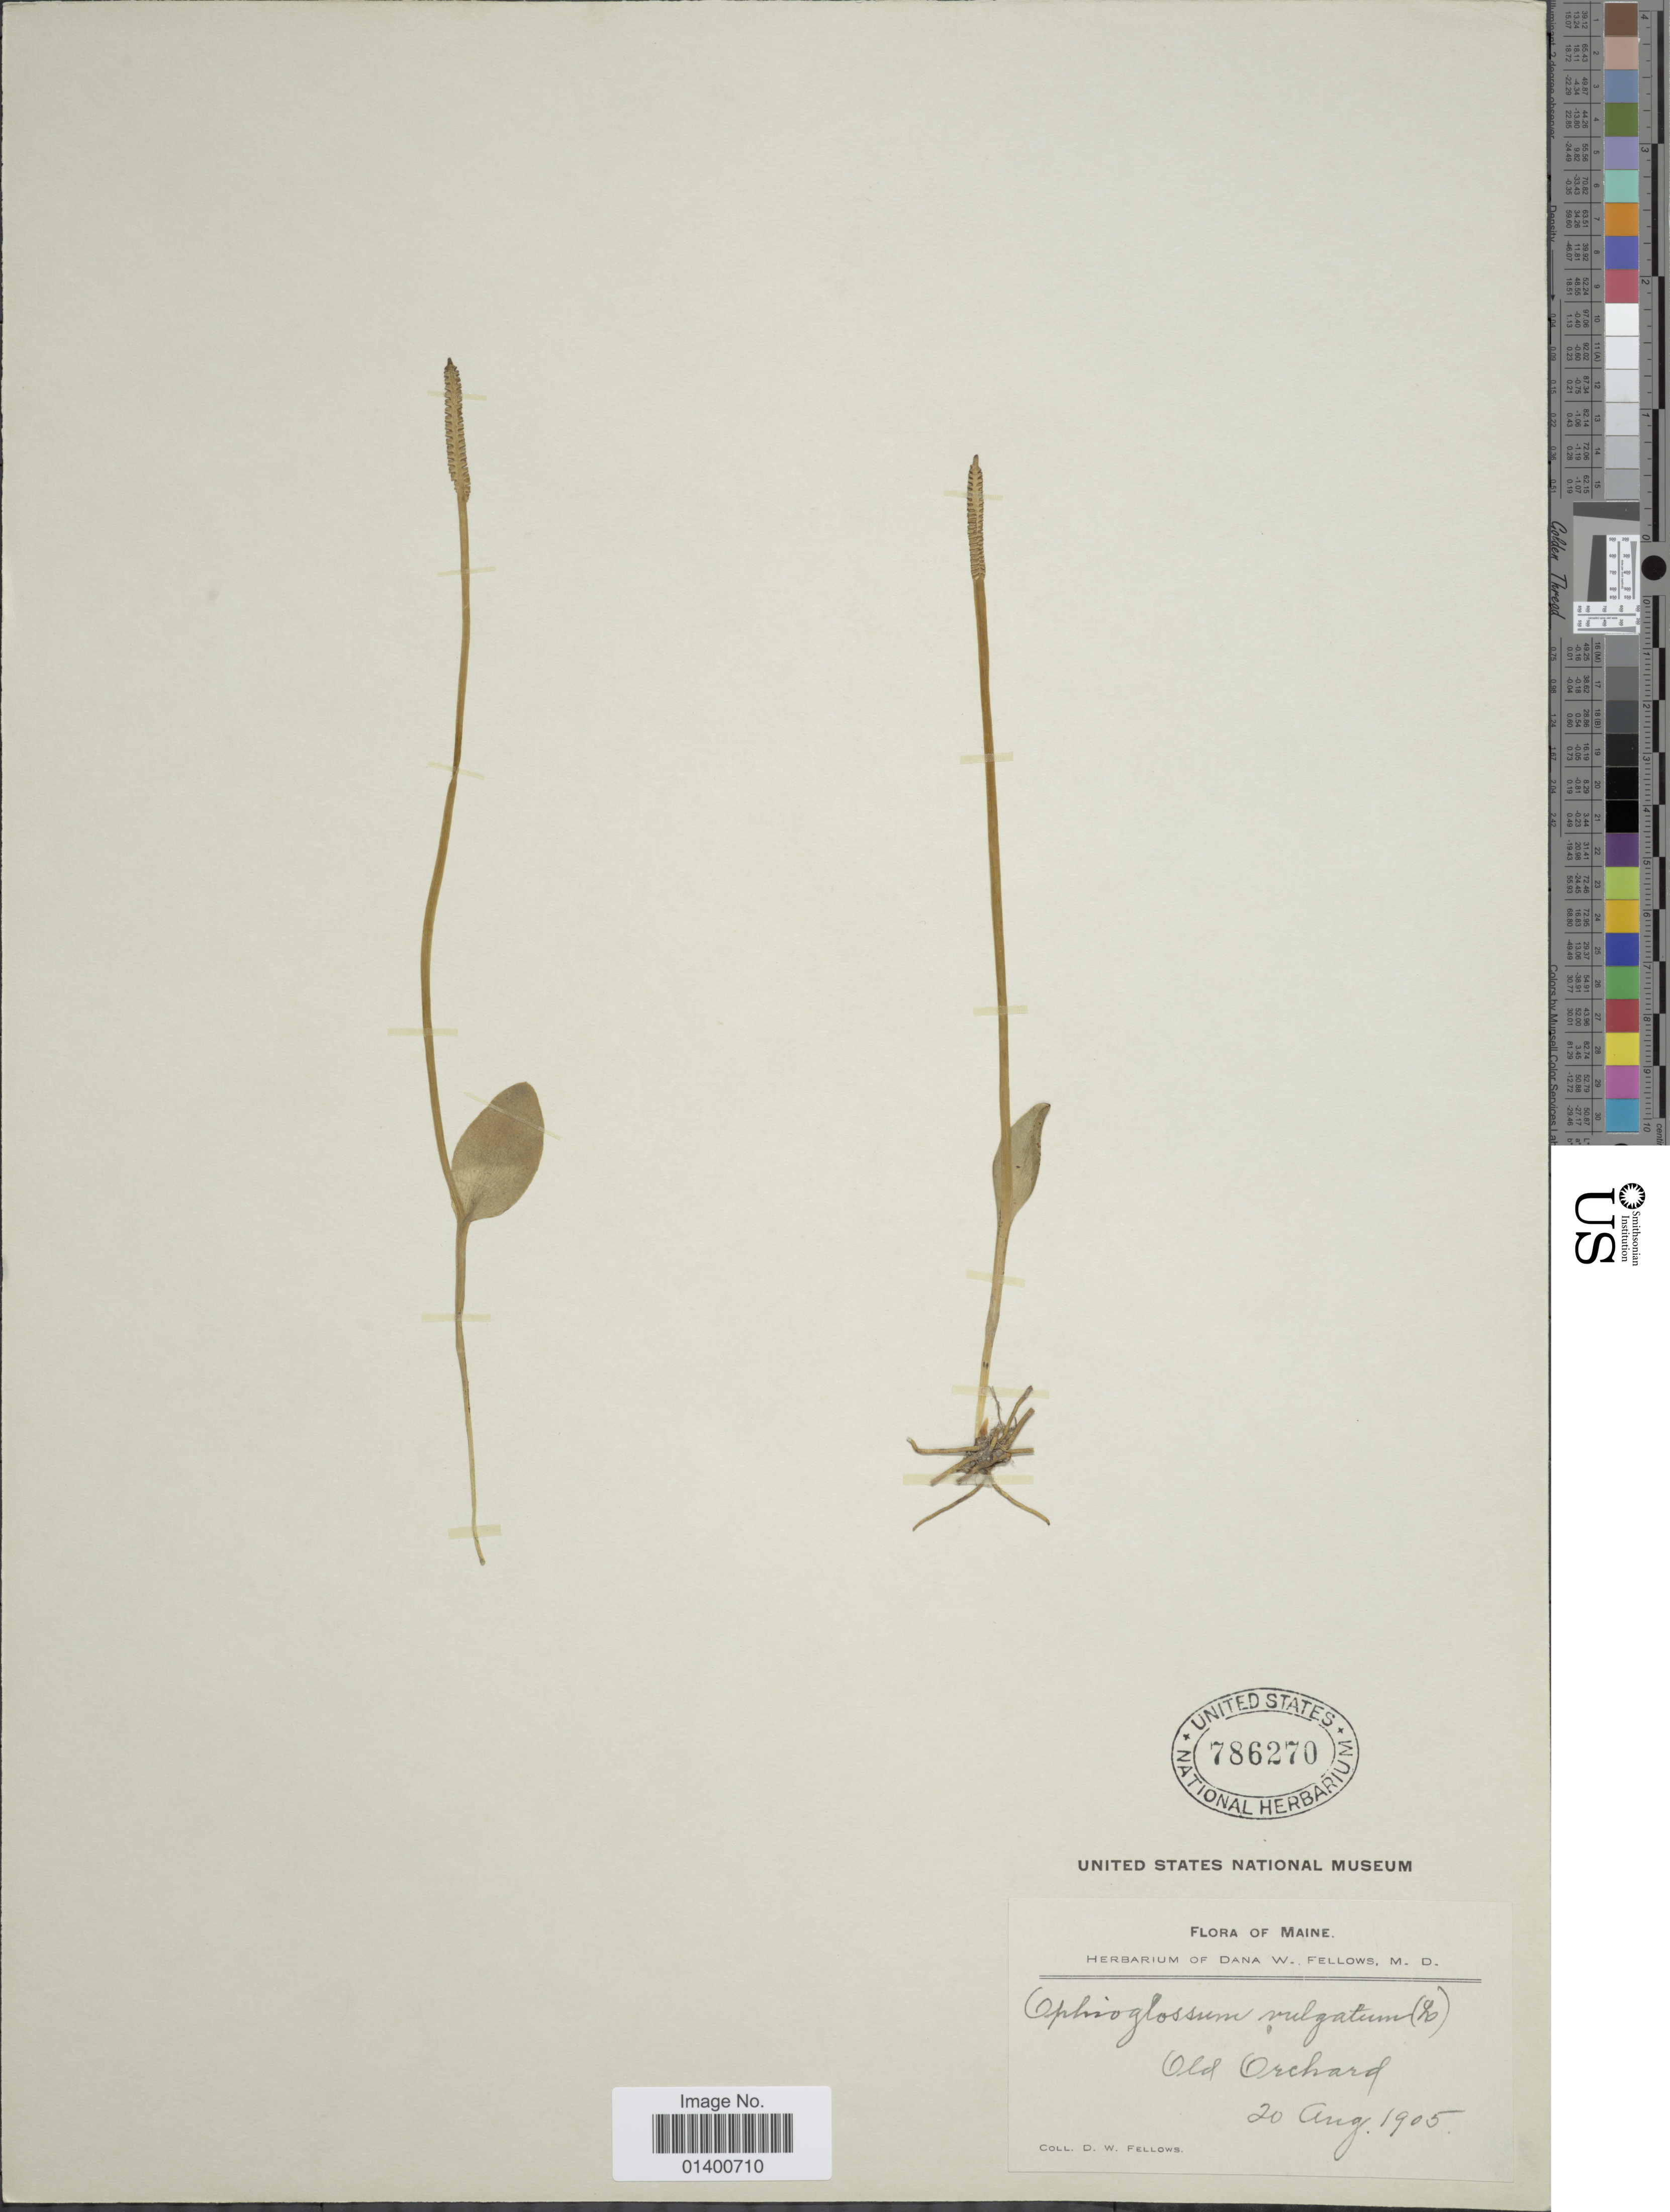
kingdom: Plantae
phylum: Tracheophyta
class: Polypodiopsida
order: Ophioglossales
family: Ophioglossaceae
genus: Ophioglossum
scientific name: Ophioglossum vulgatum var. pseudopodum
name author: (S.F. Blake) Farw.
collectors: D. W. Fellows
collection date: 1905-08-20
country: United States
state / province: Maine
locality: Old Orchard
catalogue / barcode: US 786270